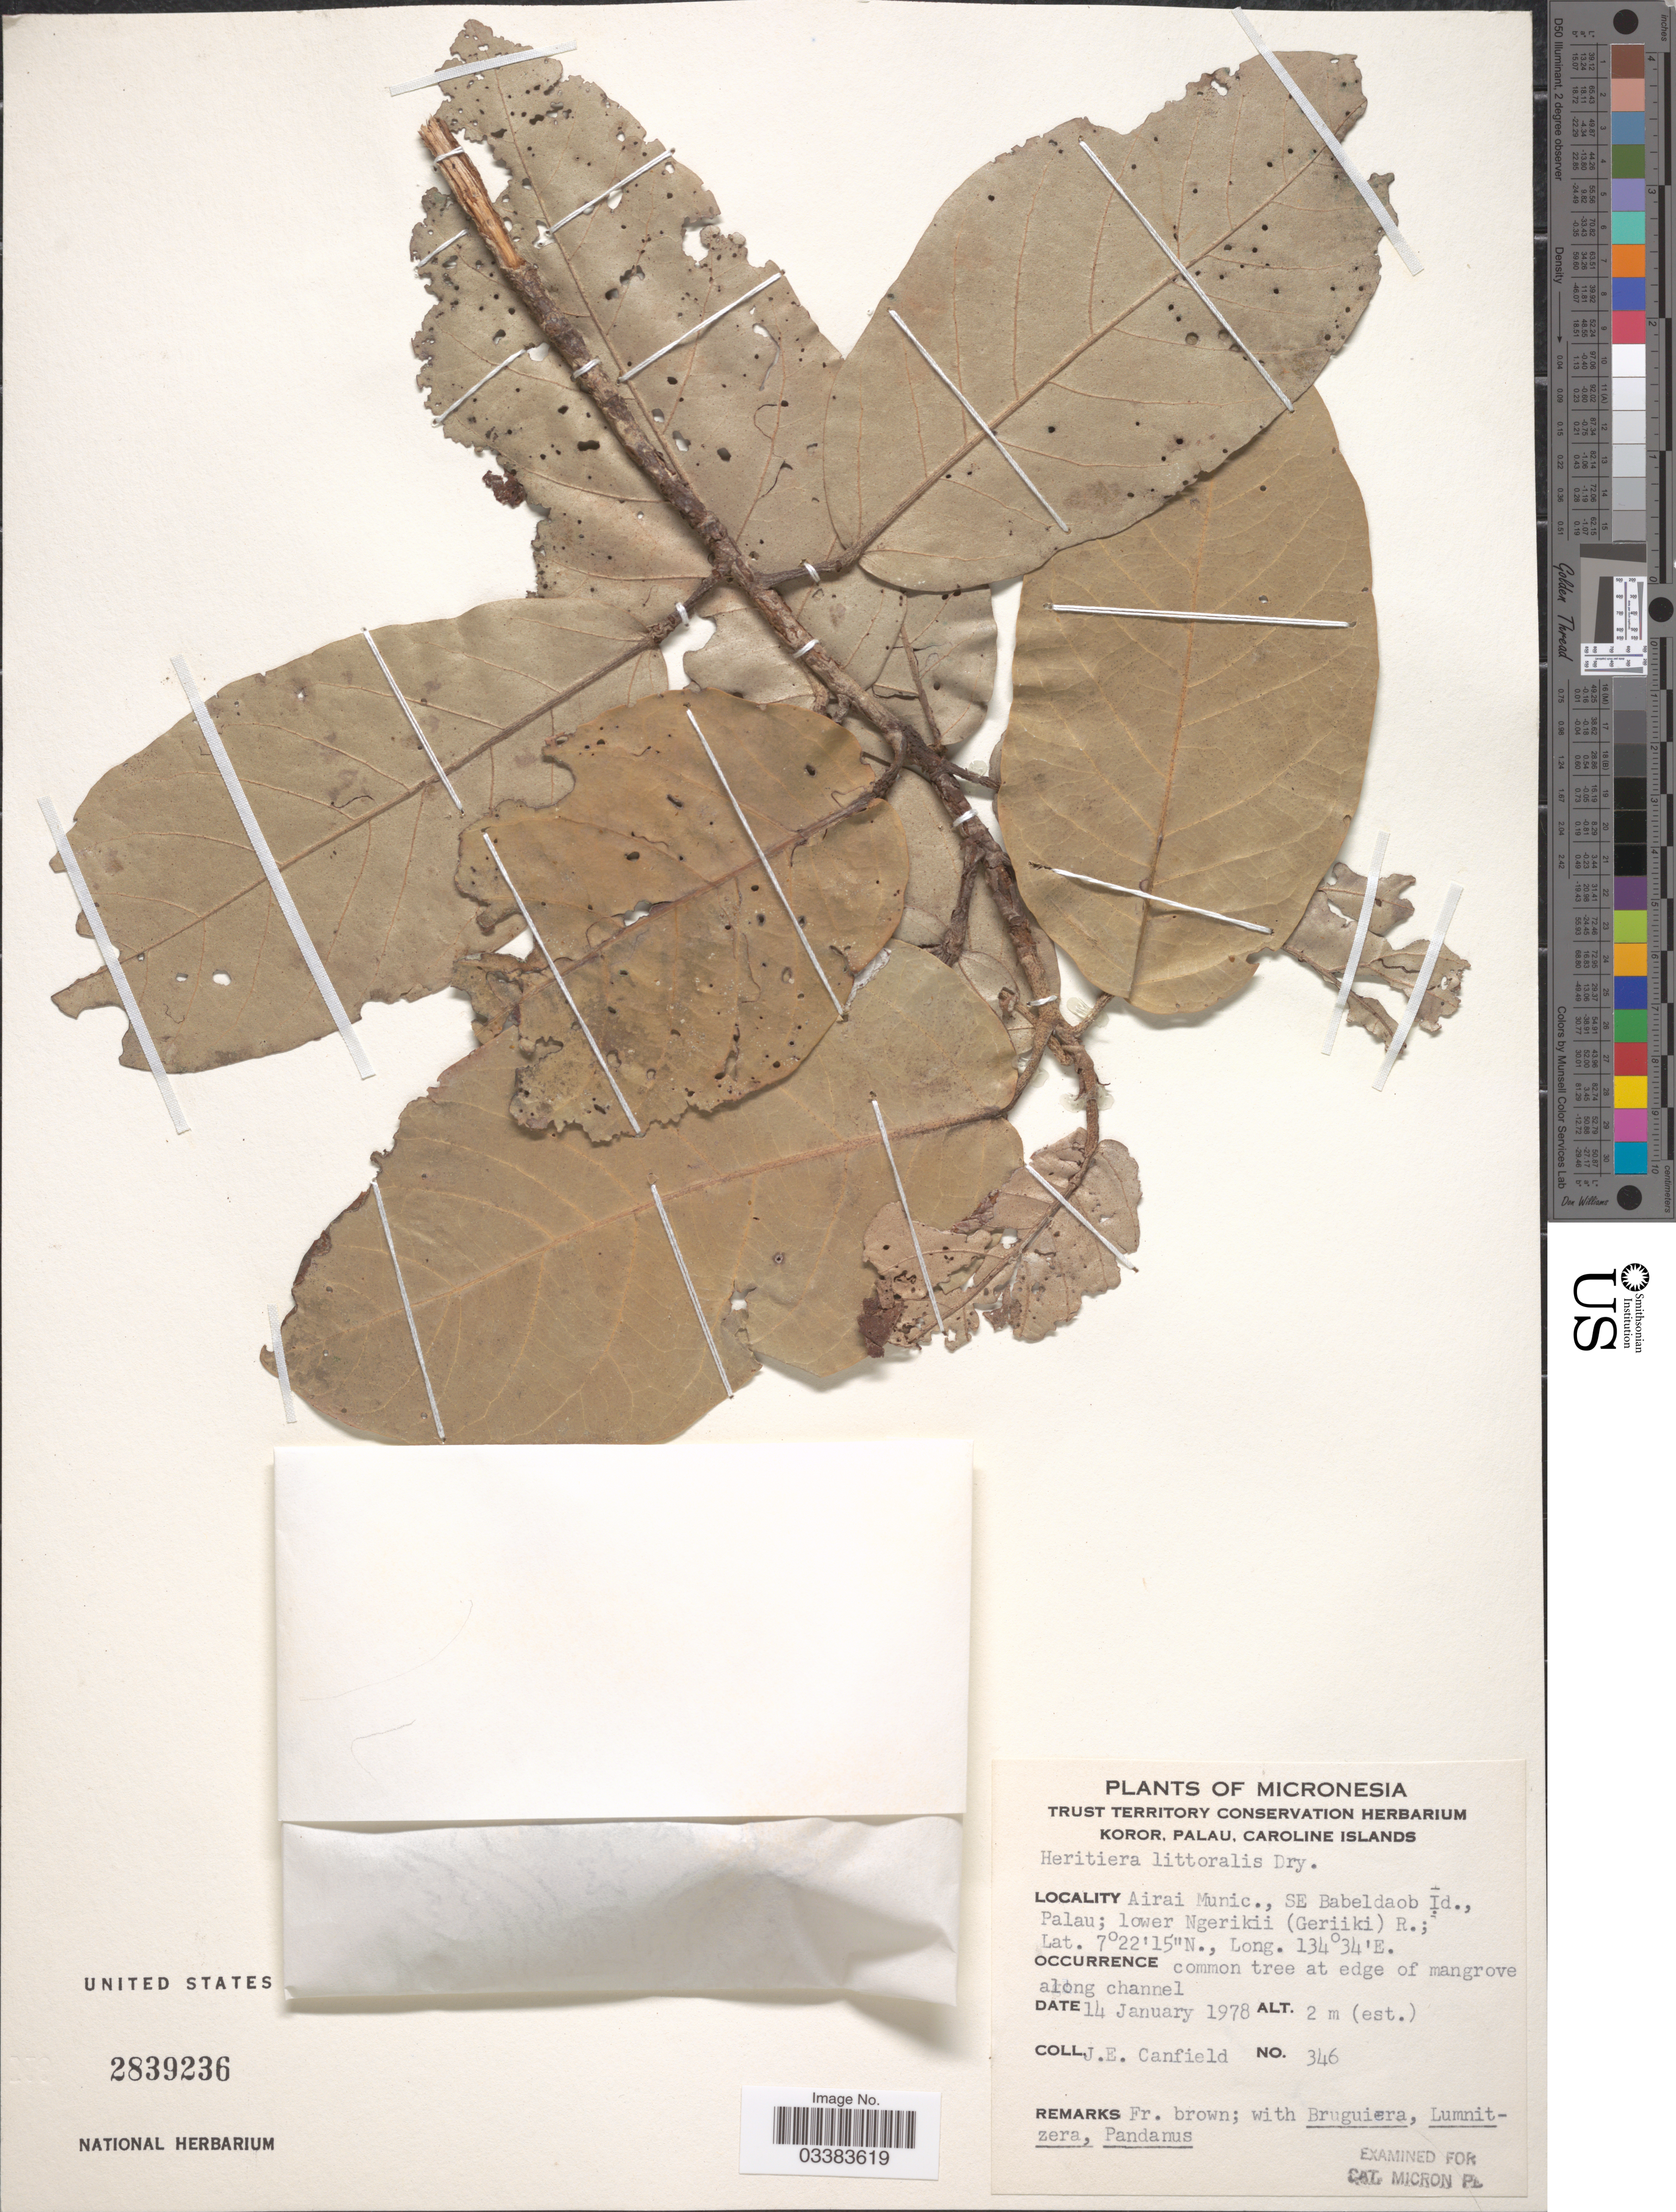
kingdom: Plantae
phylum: Tracheophyta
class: Magnoliopsida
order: Malvales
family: Malvaceae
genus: Heritiera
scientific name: Heritiera littoralis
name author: Aiton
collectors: J. E. Canfield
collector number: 346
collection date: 1978-01-14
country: Palau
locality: Koror, Palau, Caroline Islands. Airai Munic., SE Babeldaob Id., Palau; lower Ngerikii (Geriiki) R.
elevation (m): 2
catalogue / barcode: US 2839236